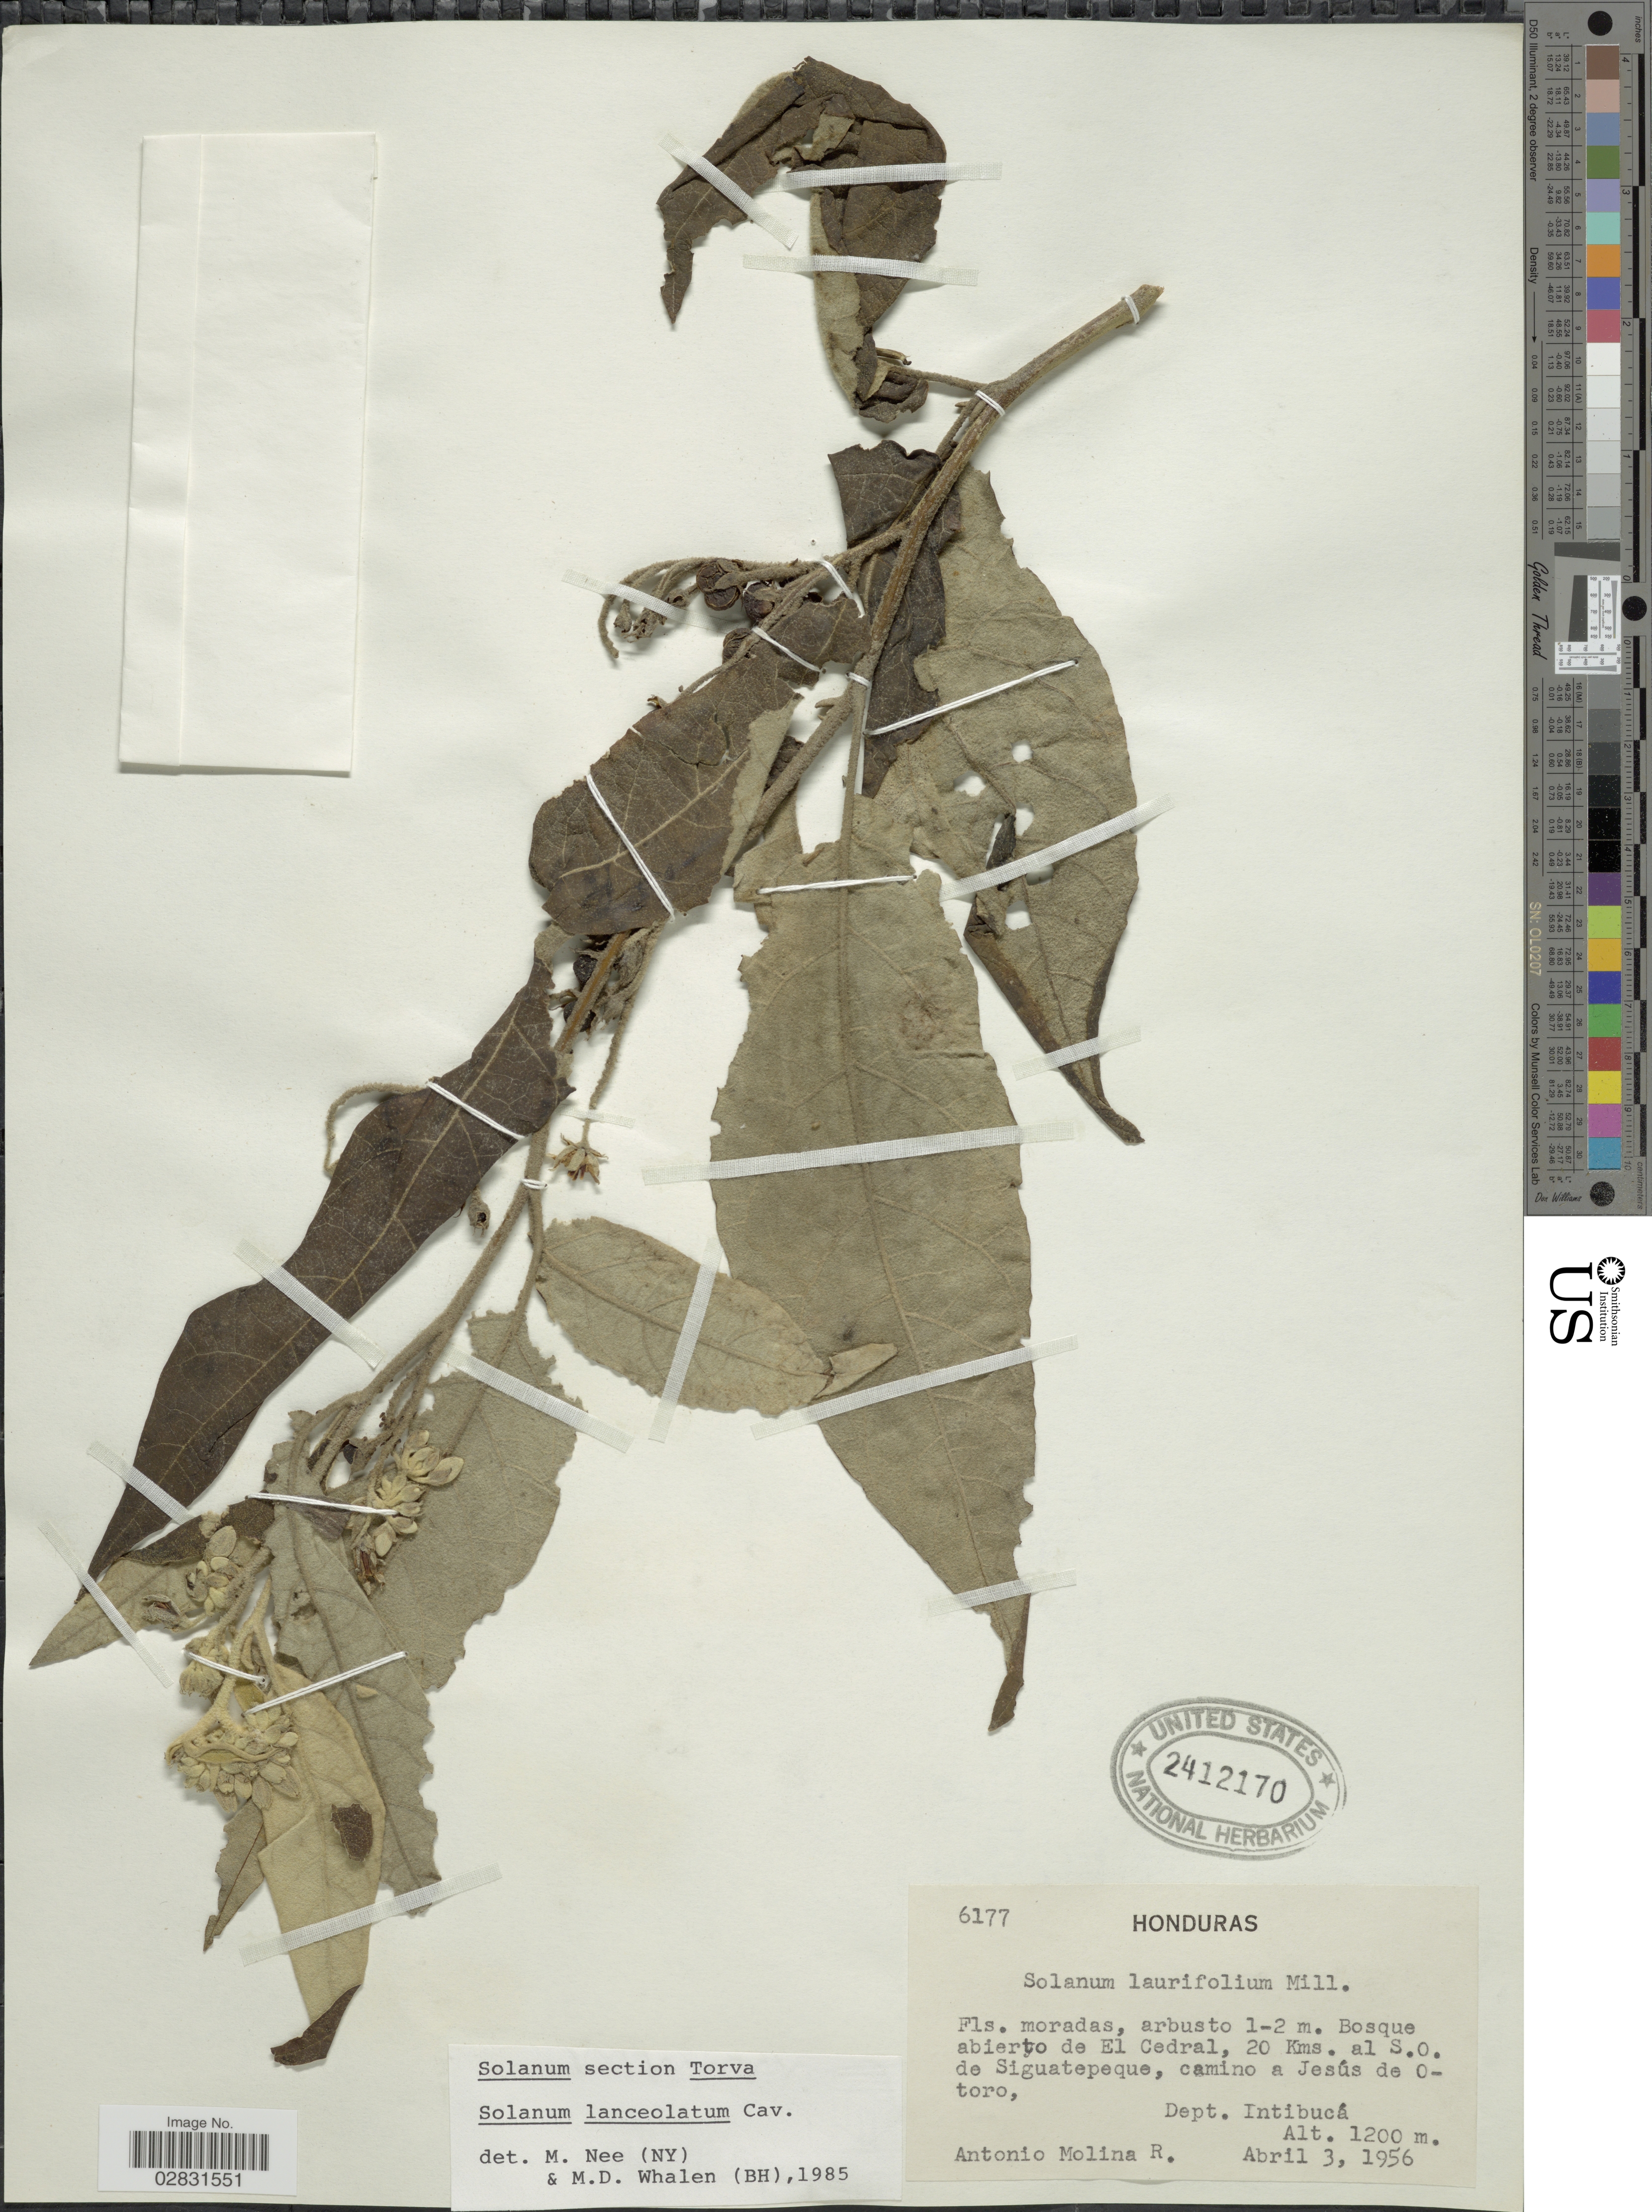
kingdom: Plantae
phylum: Tracheophyta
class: Magnoliopsida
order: Solanales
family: Solanaceae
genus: Solanum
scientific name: Solanum lanceolatum Berthault, nom. illeg.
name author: Berthault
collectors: A. Molina R.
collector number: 6177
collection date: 1956-04-03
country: Honduras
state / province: Intibuca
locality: Bosque abierto de El Cedral, 20 Kms. al S.O. de Siguatepeque, camino a Jesús de Otoro, Dept. Intibucá.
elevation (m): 1200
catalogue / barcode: US 2412170